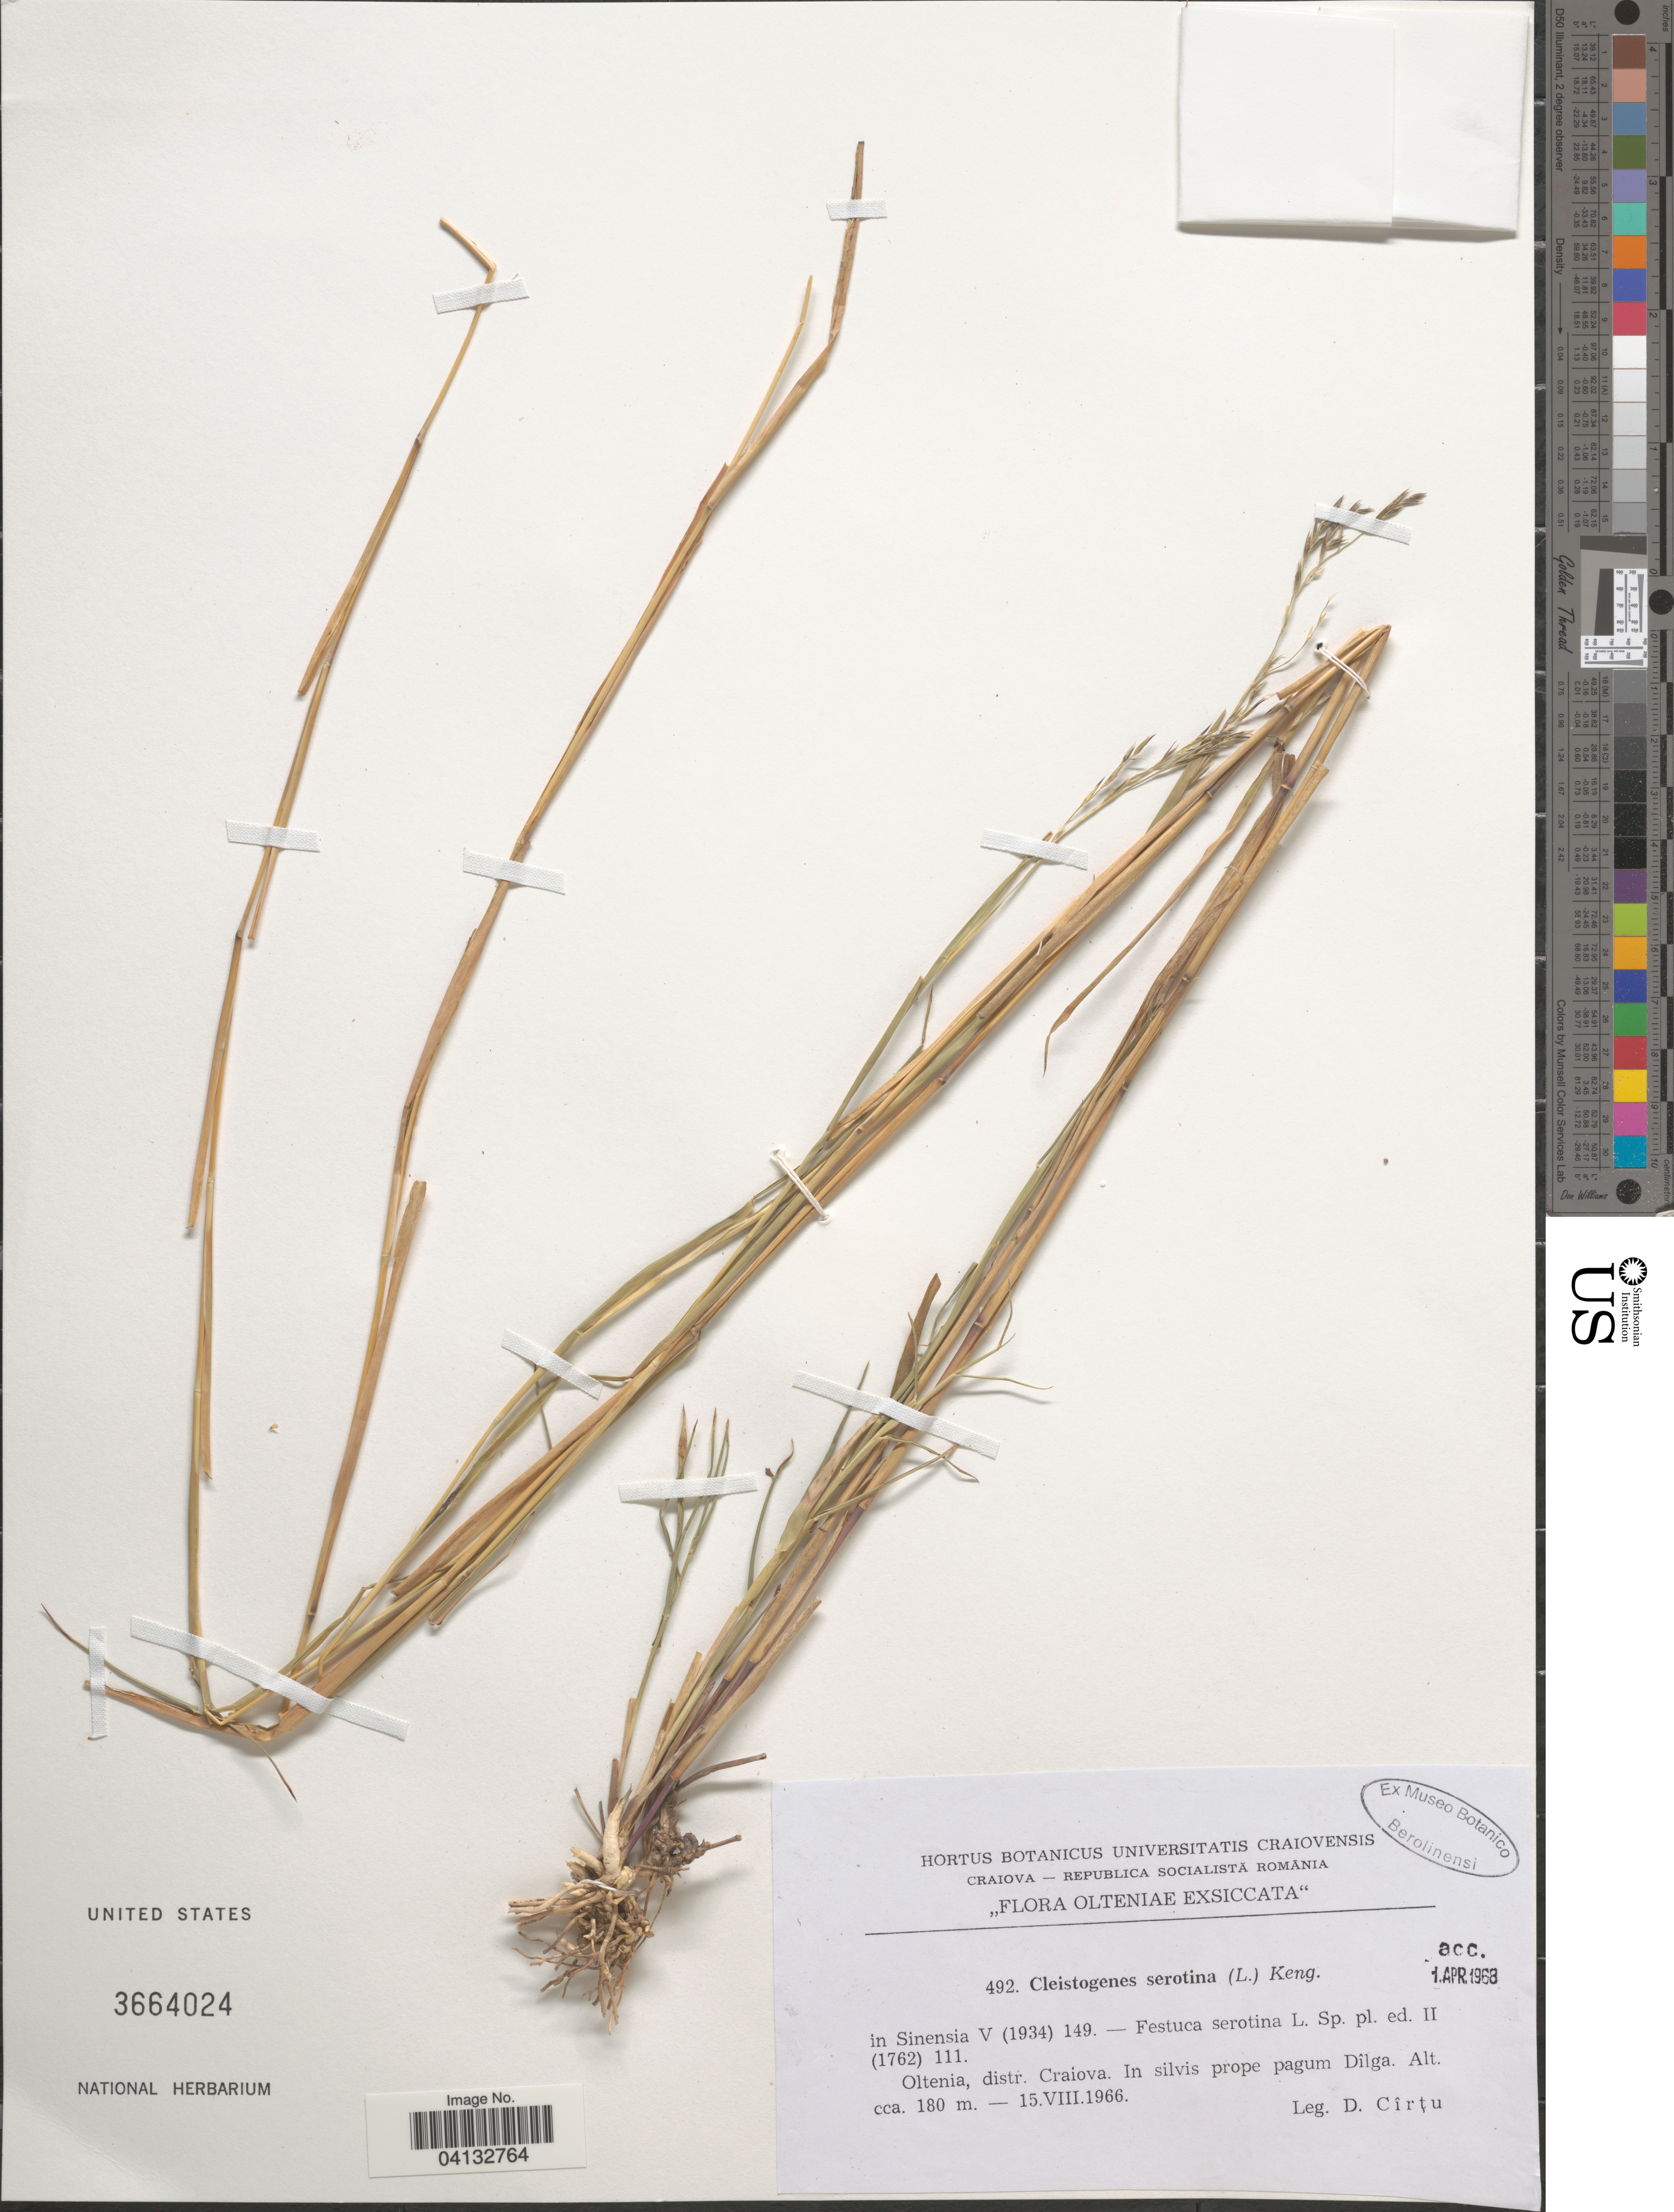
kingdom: Plantae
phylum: Tracheophyta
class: Liliopsida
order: Poales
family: Poaceae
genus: Cleistogenes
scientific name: Cleistogenes serotina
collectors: D. Cîrţu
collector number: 492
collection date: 1966-08-15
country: Romania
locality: Oltenia, distr. Craiova. In silvis prope pagum Dîlga.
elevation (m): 180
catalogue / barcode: US 3664024